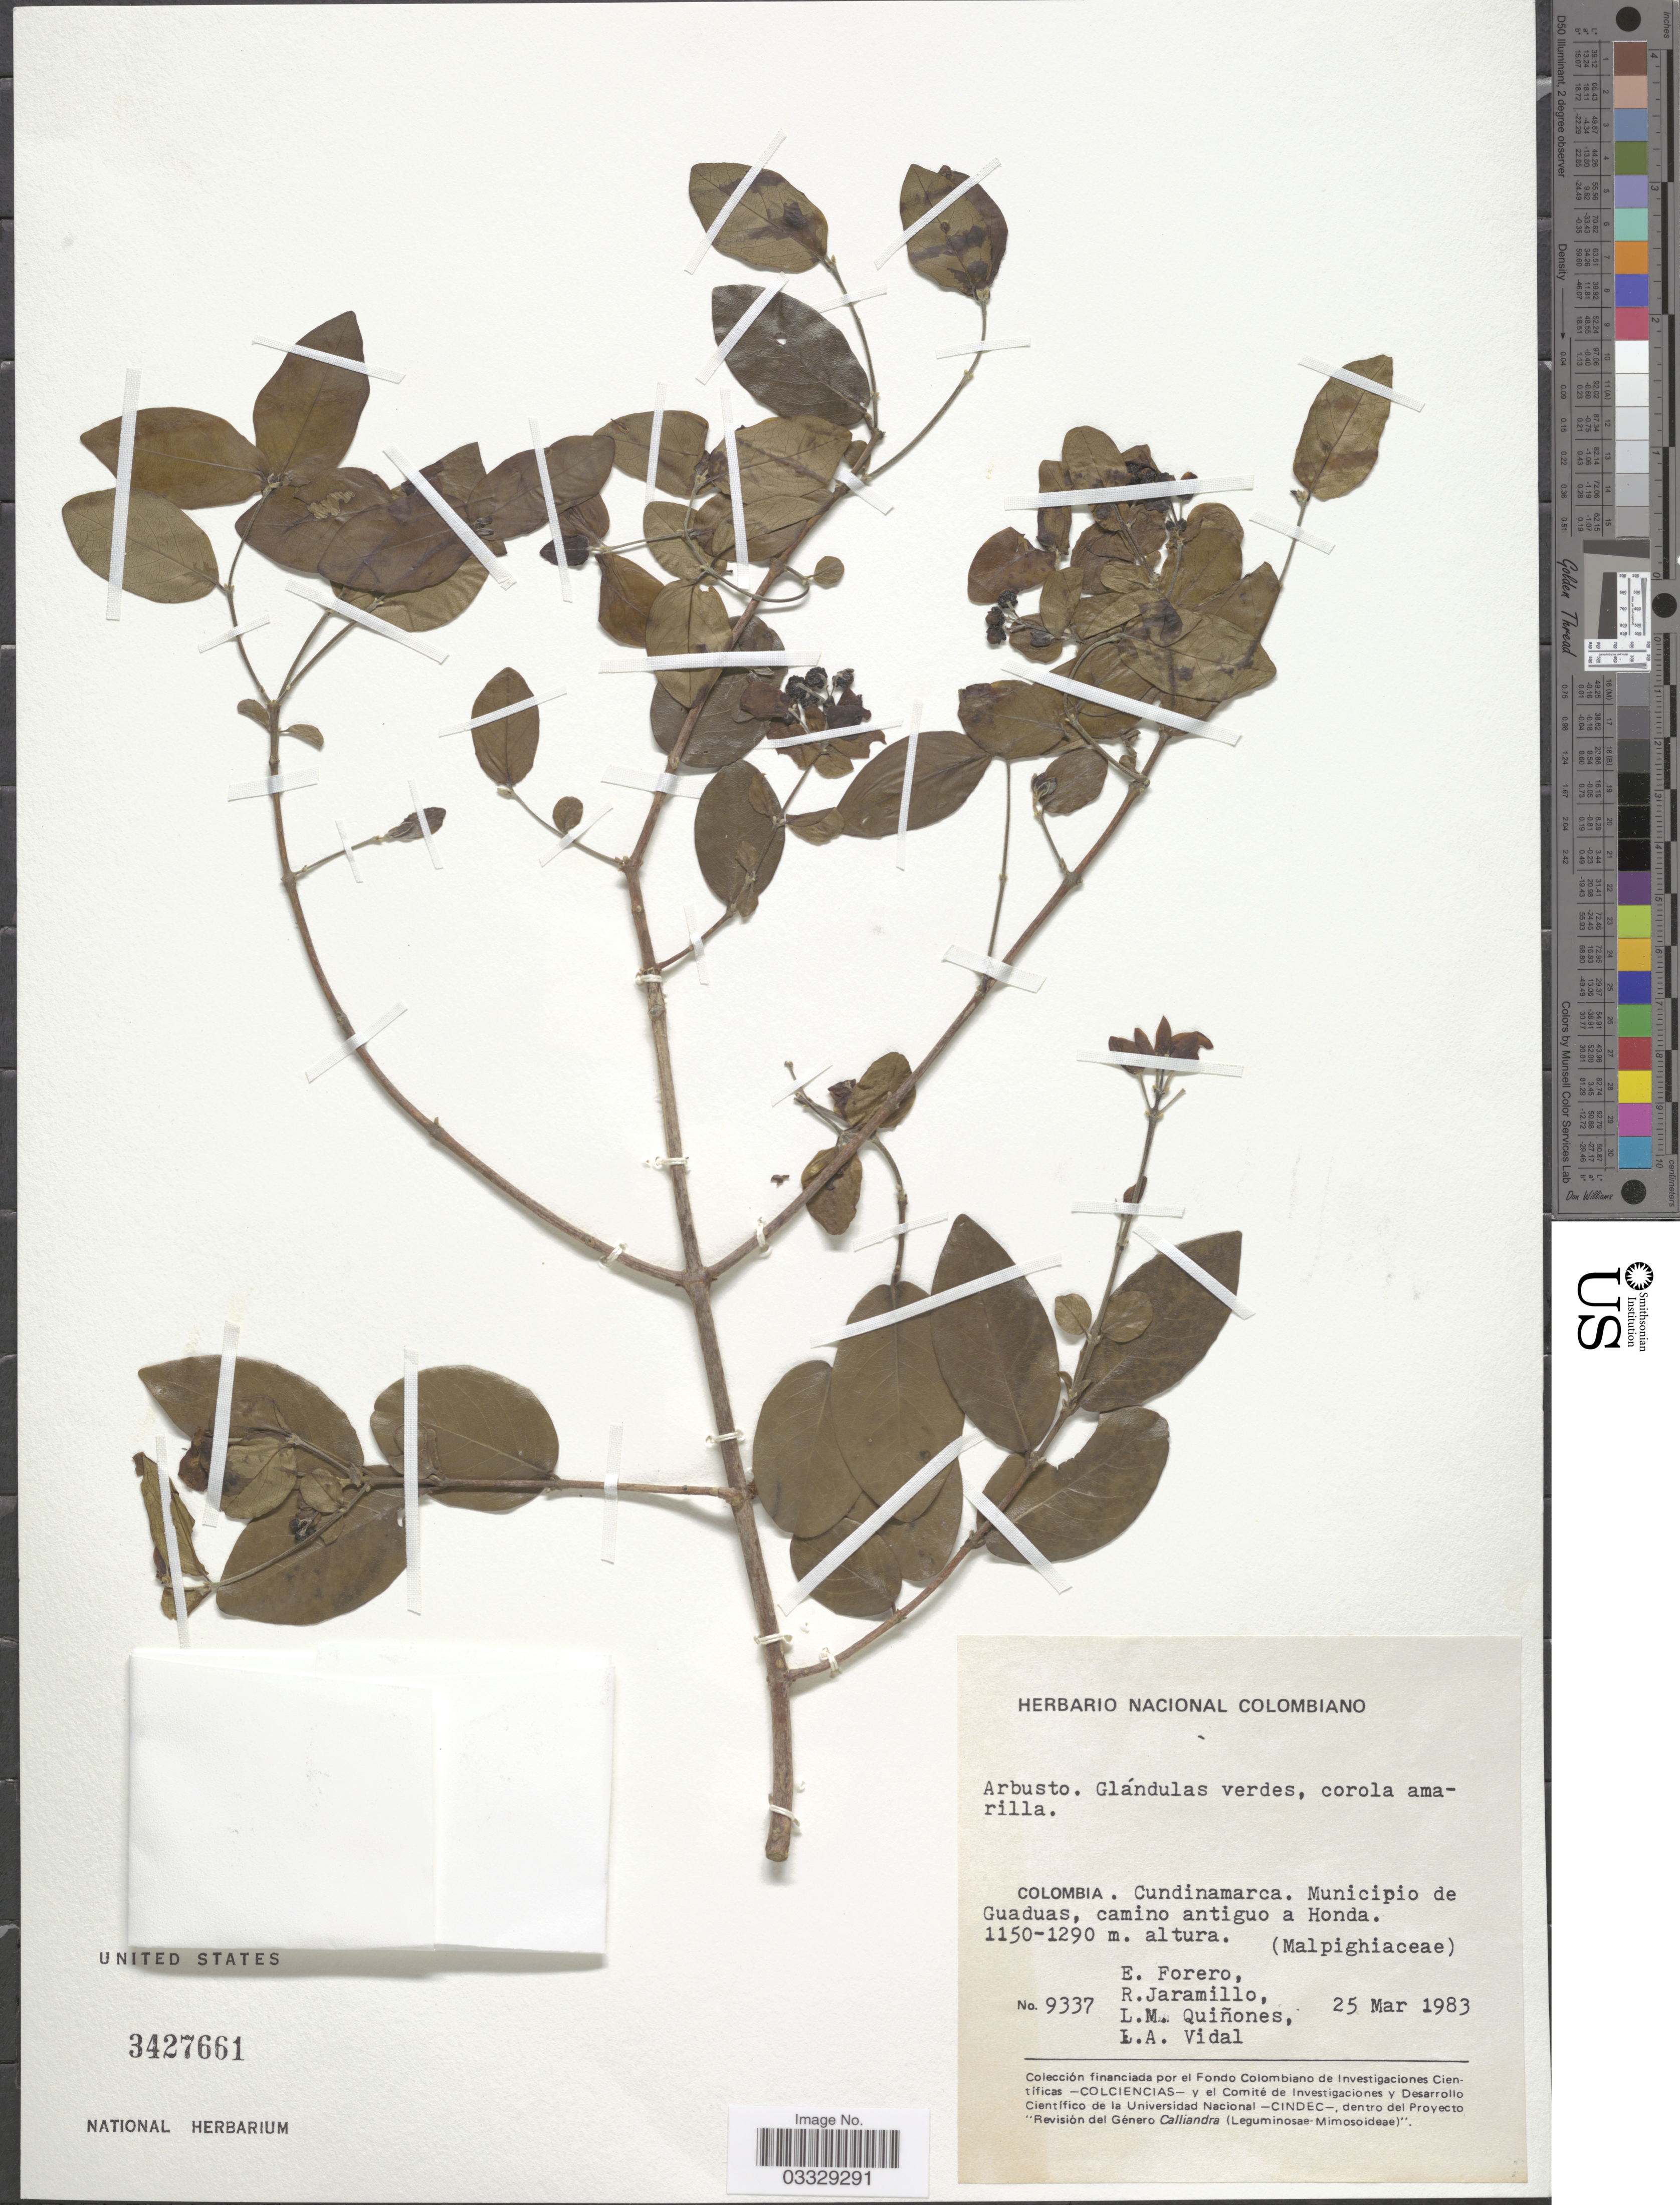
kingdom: Plantae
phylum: Tracheophyta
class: Magnoliopsida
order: Malpighiales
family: Malpighiaceae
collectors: E. Forero, R. Jaramillo, L. Quiñones & L. A. Vidal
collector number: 9337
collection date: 1983-03-25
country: Colombia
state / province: Cundinamarca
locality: Municipio de Guaduas, camino antiguo a Honda.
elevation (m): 1150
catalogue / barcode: US 3427661